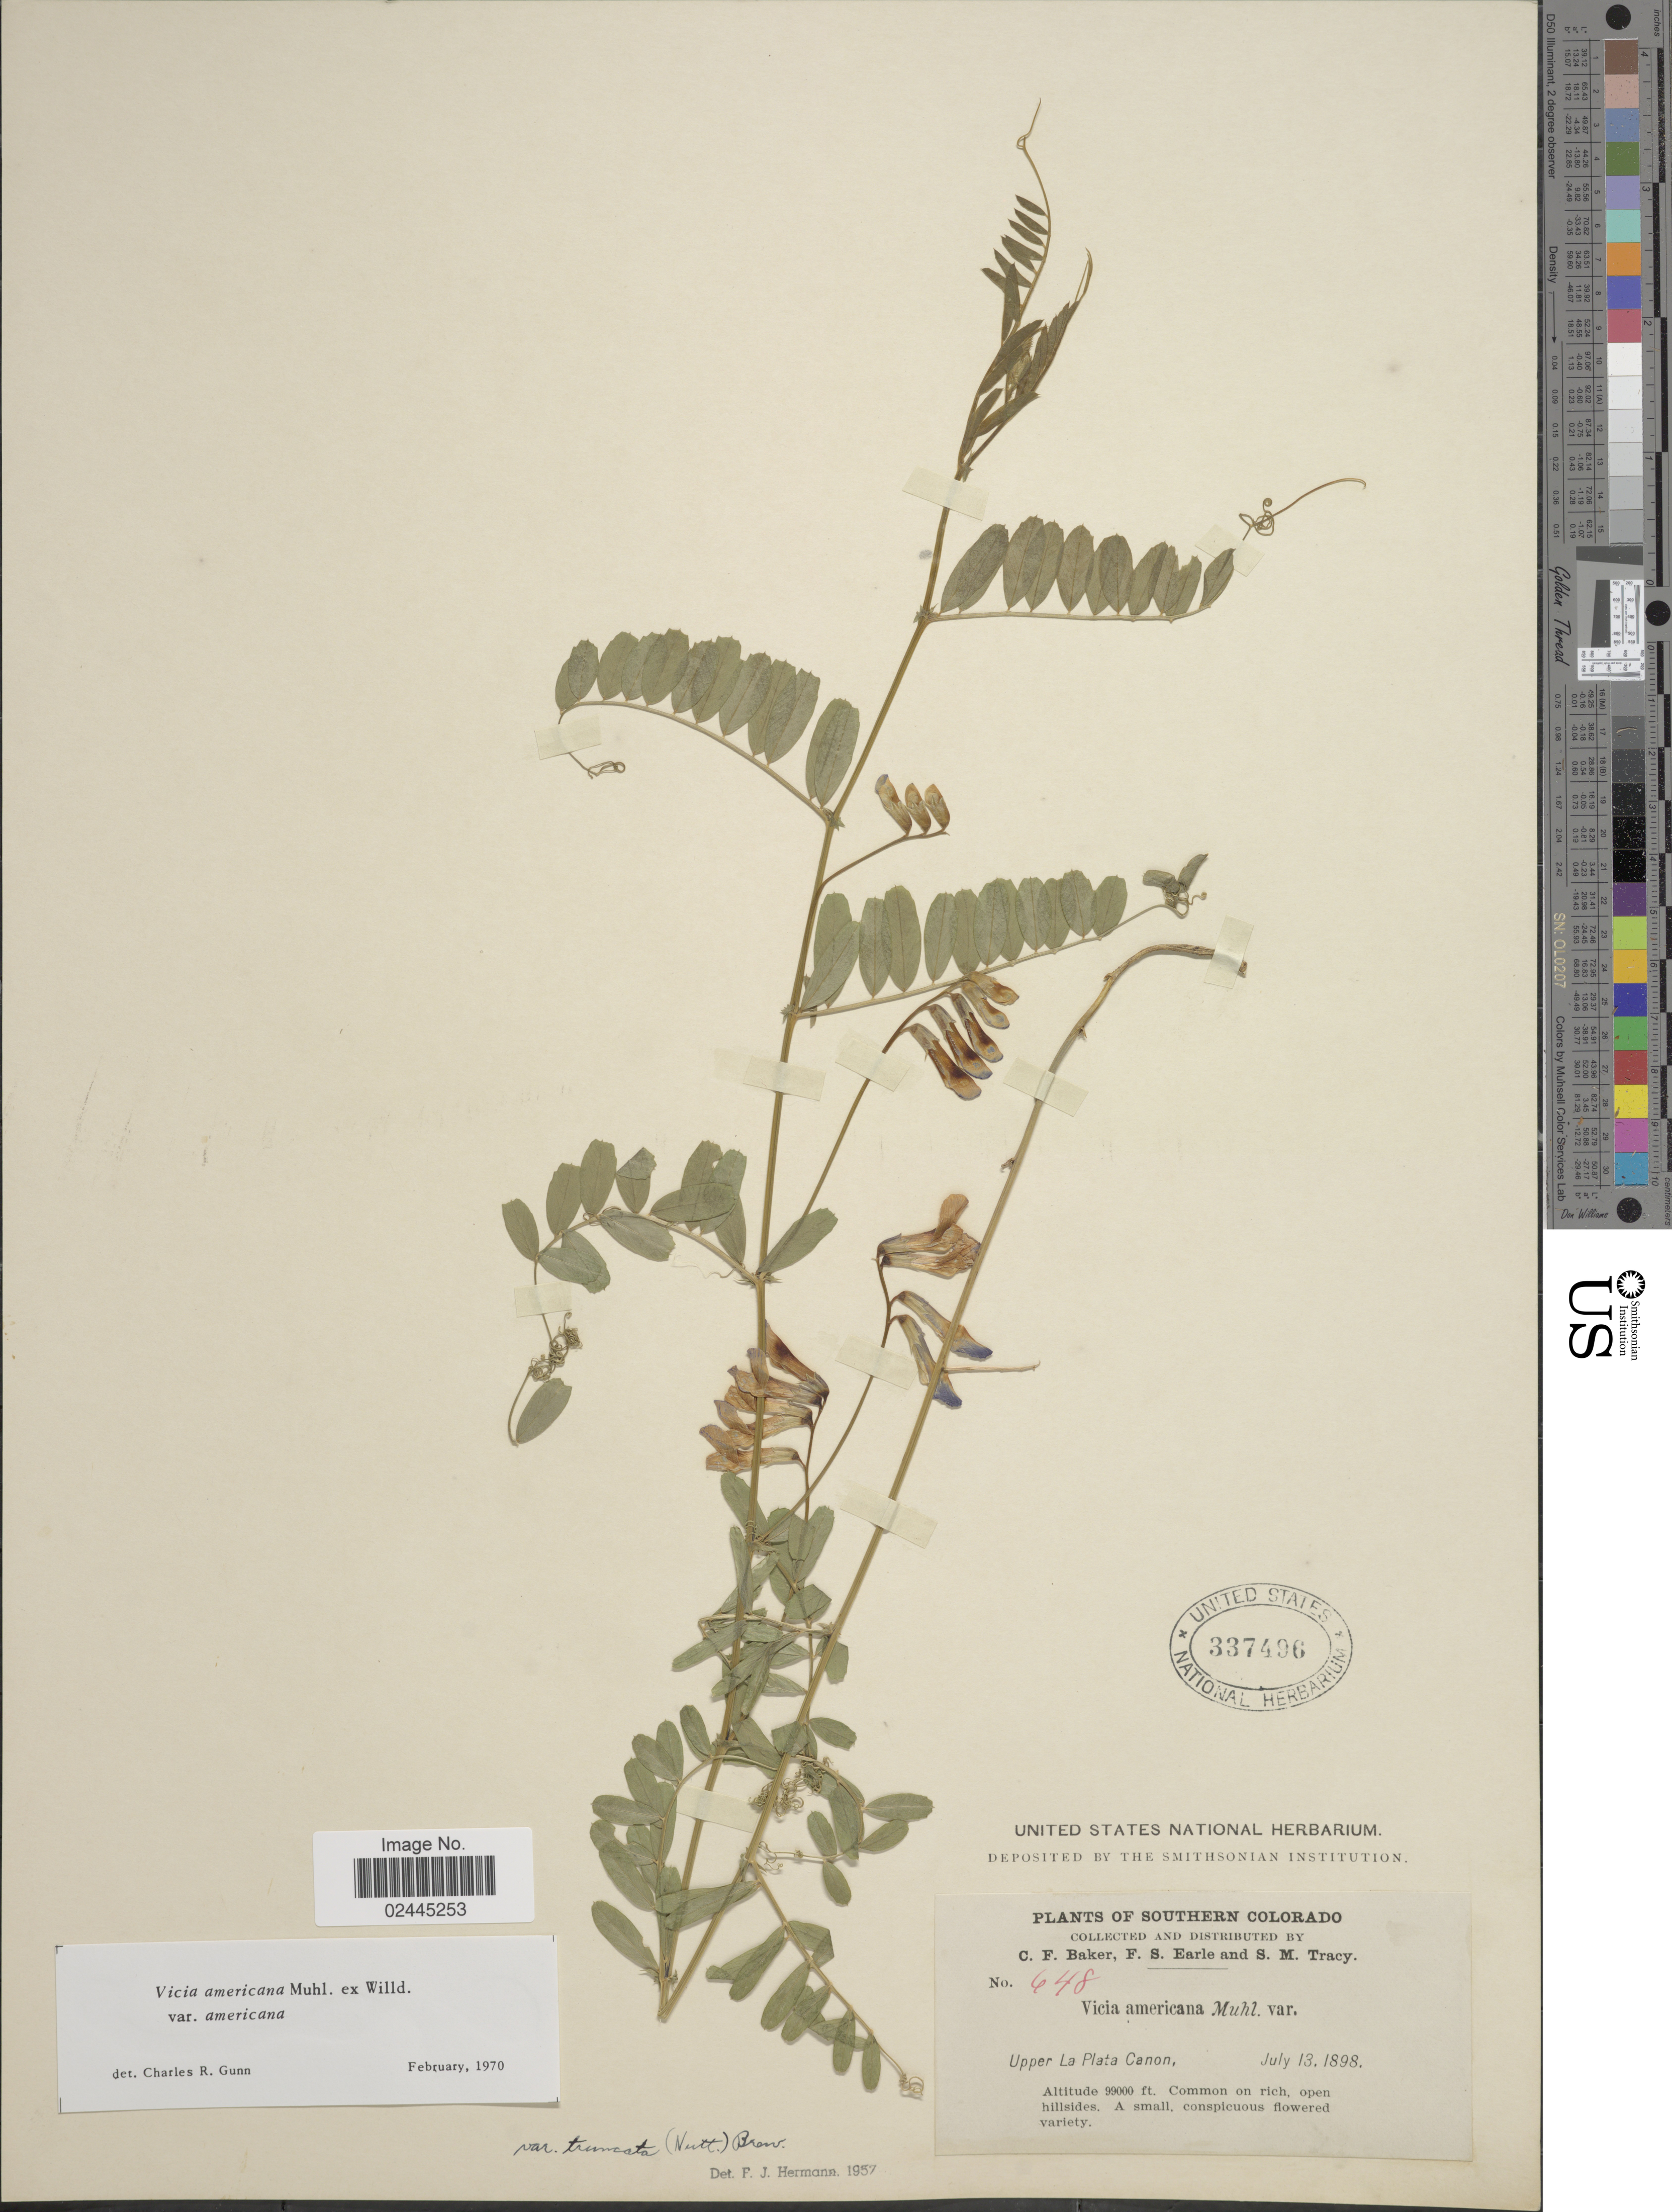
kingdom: Plantae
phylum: Tracheophyta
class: Magnoliopsida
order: Fabales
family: Fabaceae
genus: Vicia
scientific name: Vicia americana var. americana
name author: Muhl. ex Willd.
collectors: C. F. Baker, F. S. Earle & S. M. Tracy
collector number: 648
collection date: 1898-07-13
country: United States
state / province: Colorado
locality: Southern Colorado. Upper La Plata Canon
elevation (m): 30175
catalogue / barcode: US 337496